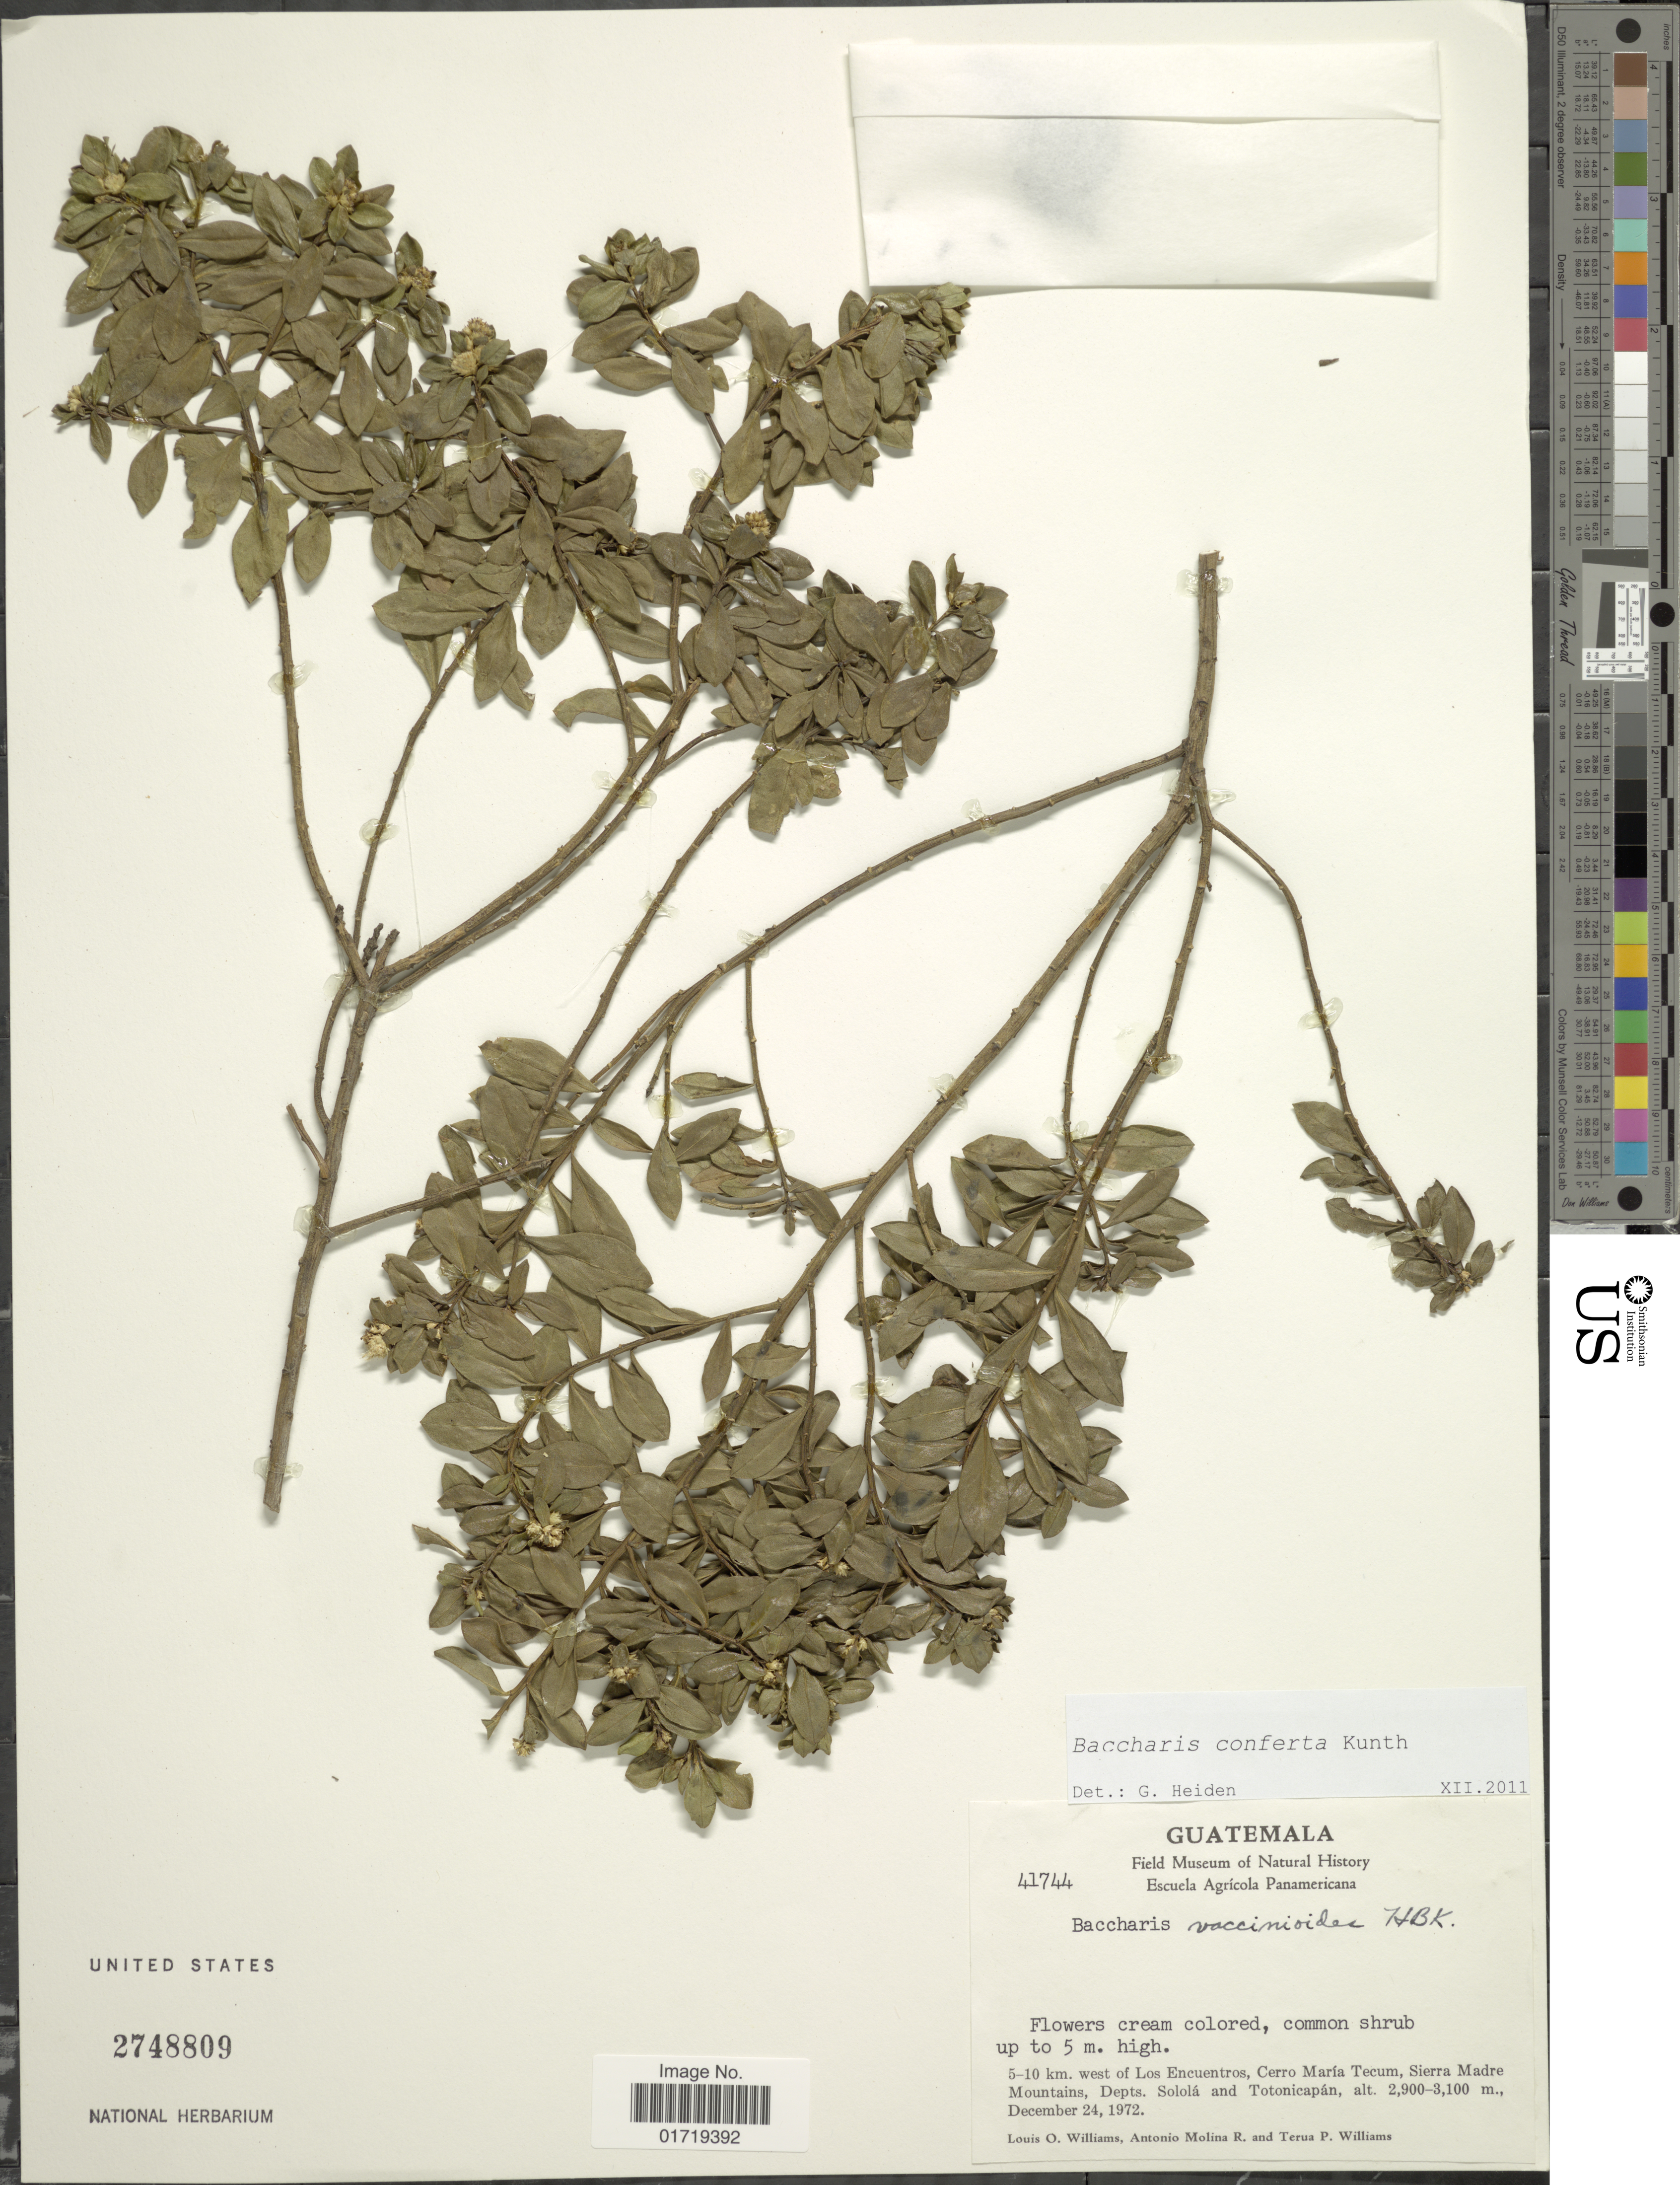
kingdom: Plantae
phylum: Tracheophyta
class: Magnoliopsida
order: Asterales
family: Asteraceae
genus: Baccharis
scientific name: Baccharis conferta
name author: Kunth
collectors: L. O. Williams, A. Molina R. & T. P. Williams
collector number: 41744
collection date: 1972-12-24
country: Guatemala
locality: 5-10 km. west of Los Encuentros, Cerro Tecum, Sierra Madre Mountains, Dept. Solola and Totonicapan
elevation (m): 2900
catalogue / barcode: US 2748809